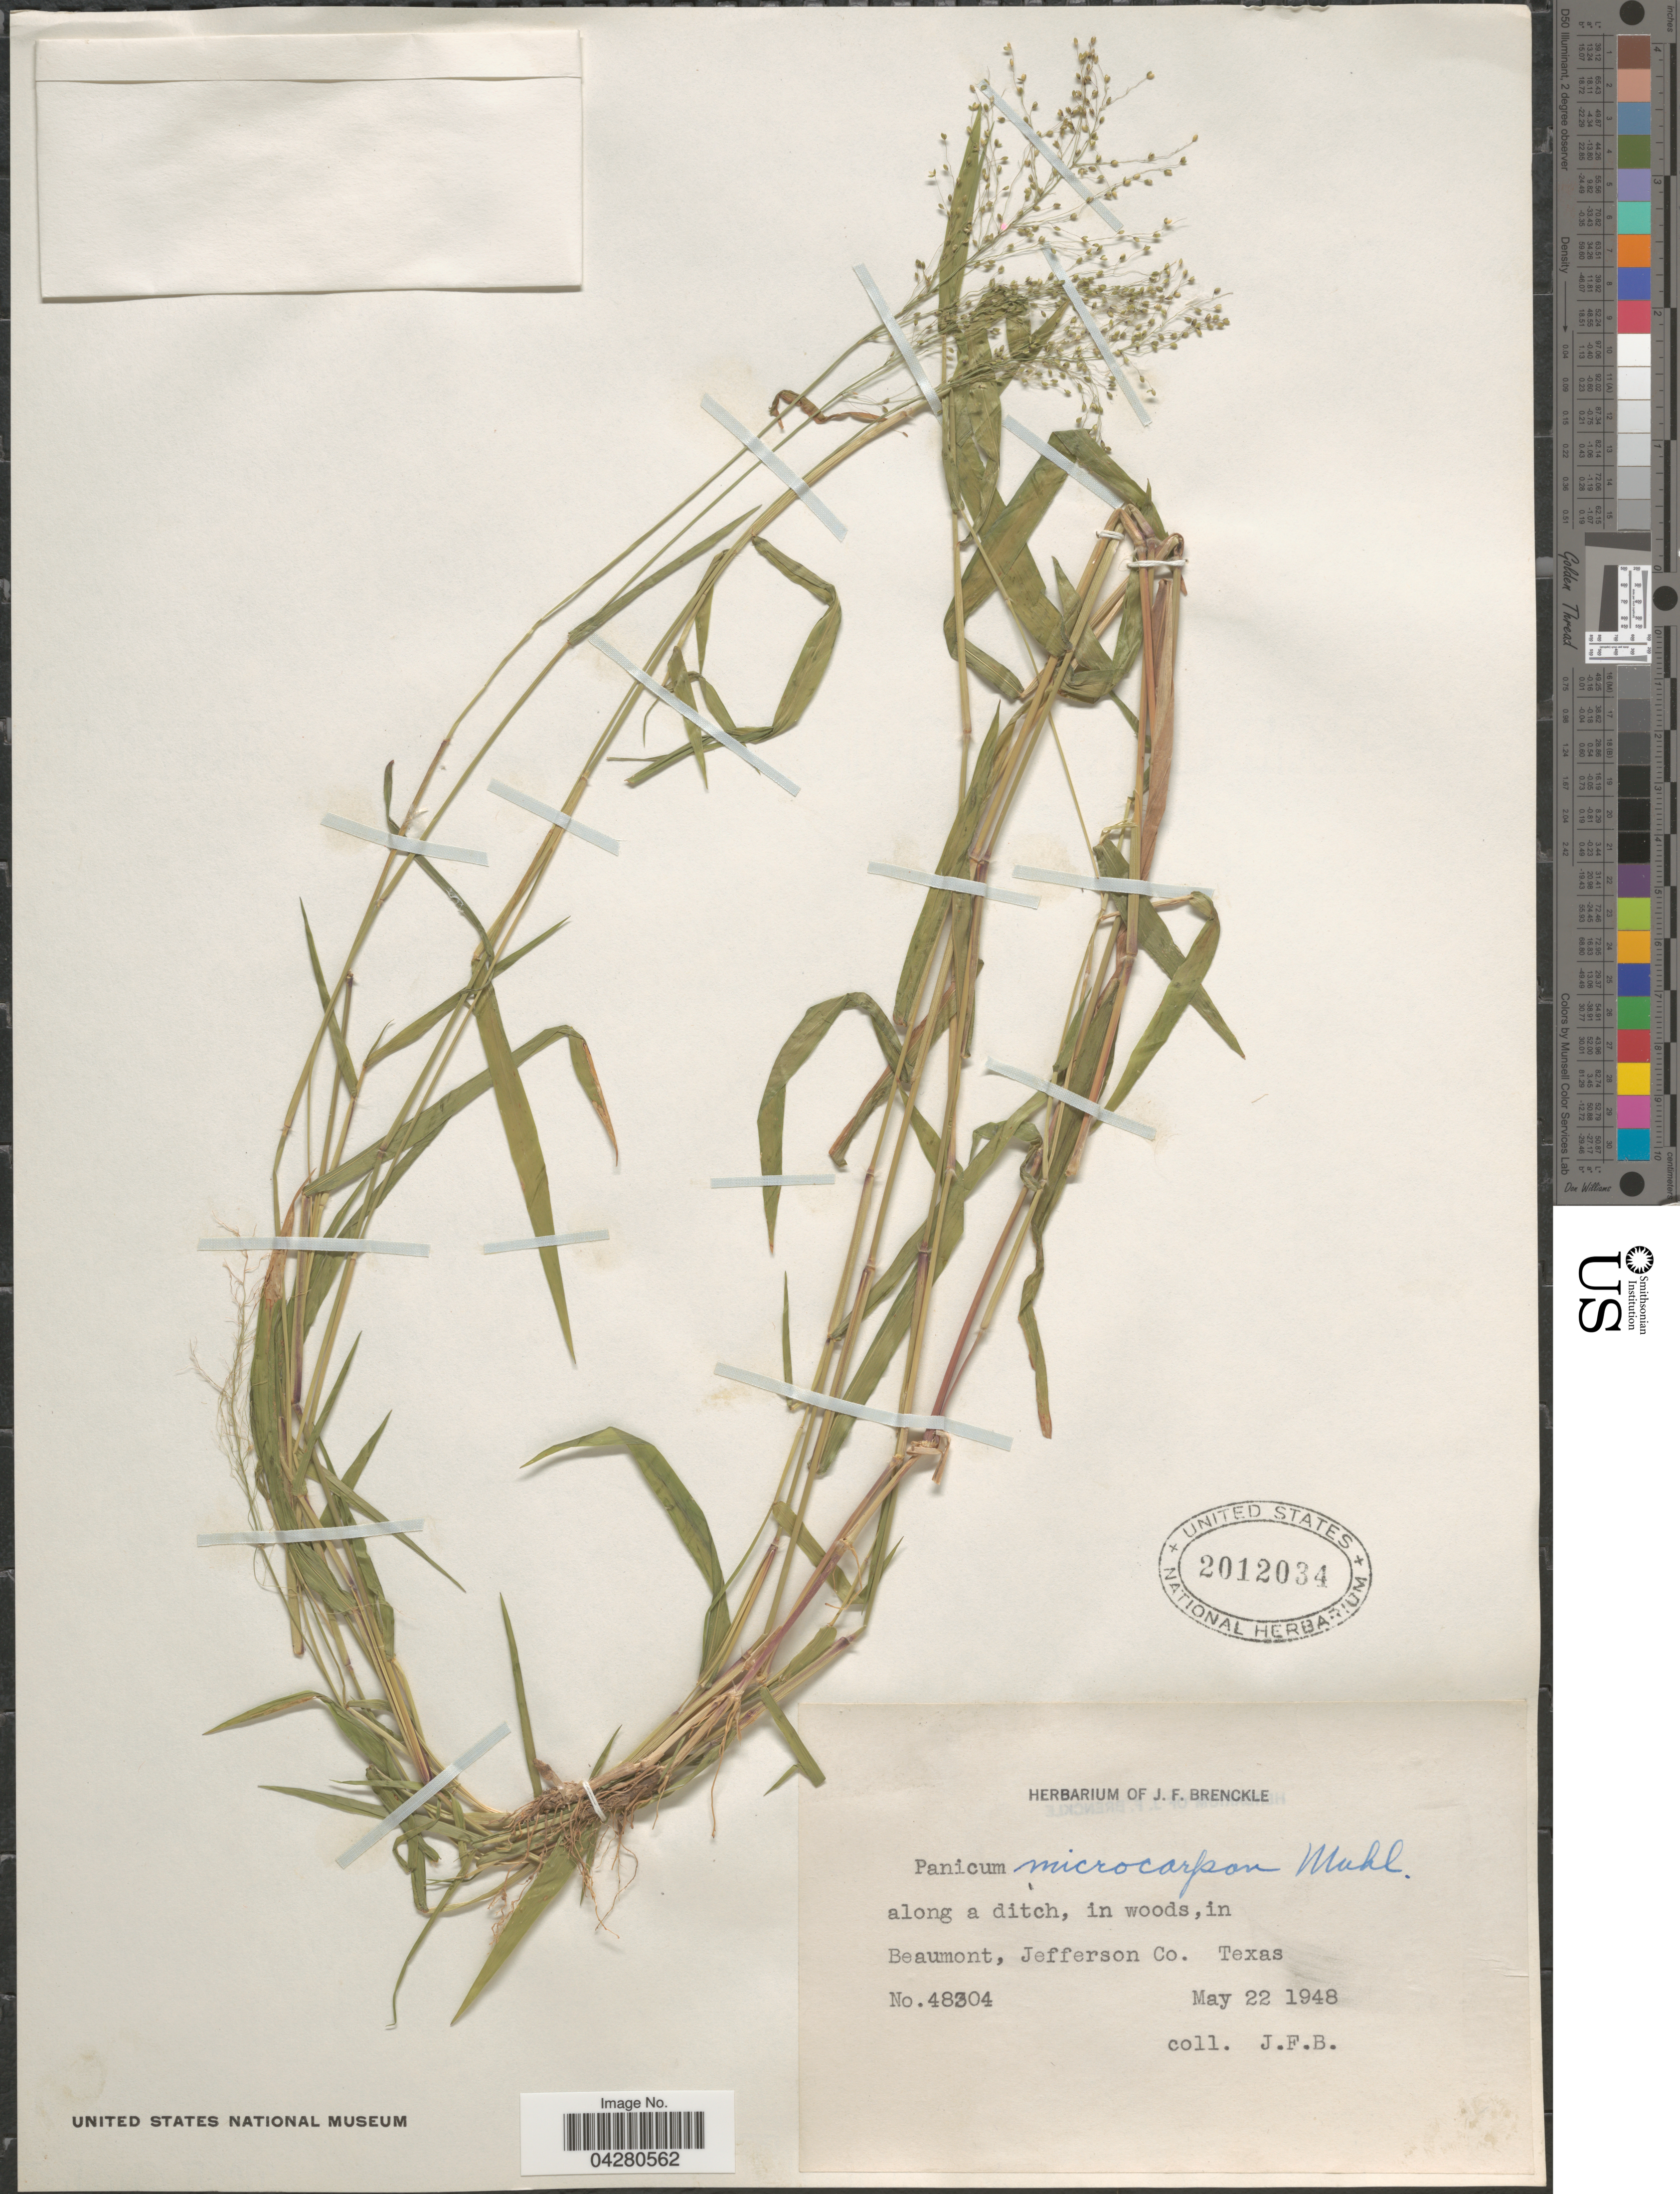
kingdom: Plantae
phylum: Tracheophyta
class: Liliopsida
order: Poales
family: Poaceae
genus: Dichanthelium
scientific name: Dichanthelium dichotomum var. dichotomum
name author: (L.) Gould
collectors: J. Brenckle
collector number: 48304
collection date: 1948-05-22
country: United States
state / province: Texas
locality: Along a ditch, in woods, in Beaumont, Jefferson Co.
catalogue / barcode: US 2012034